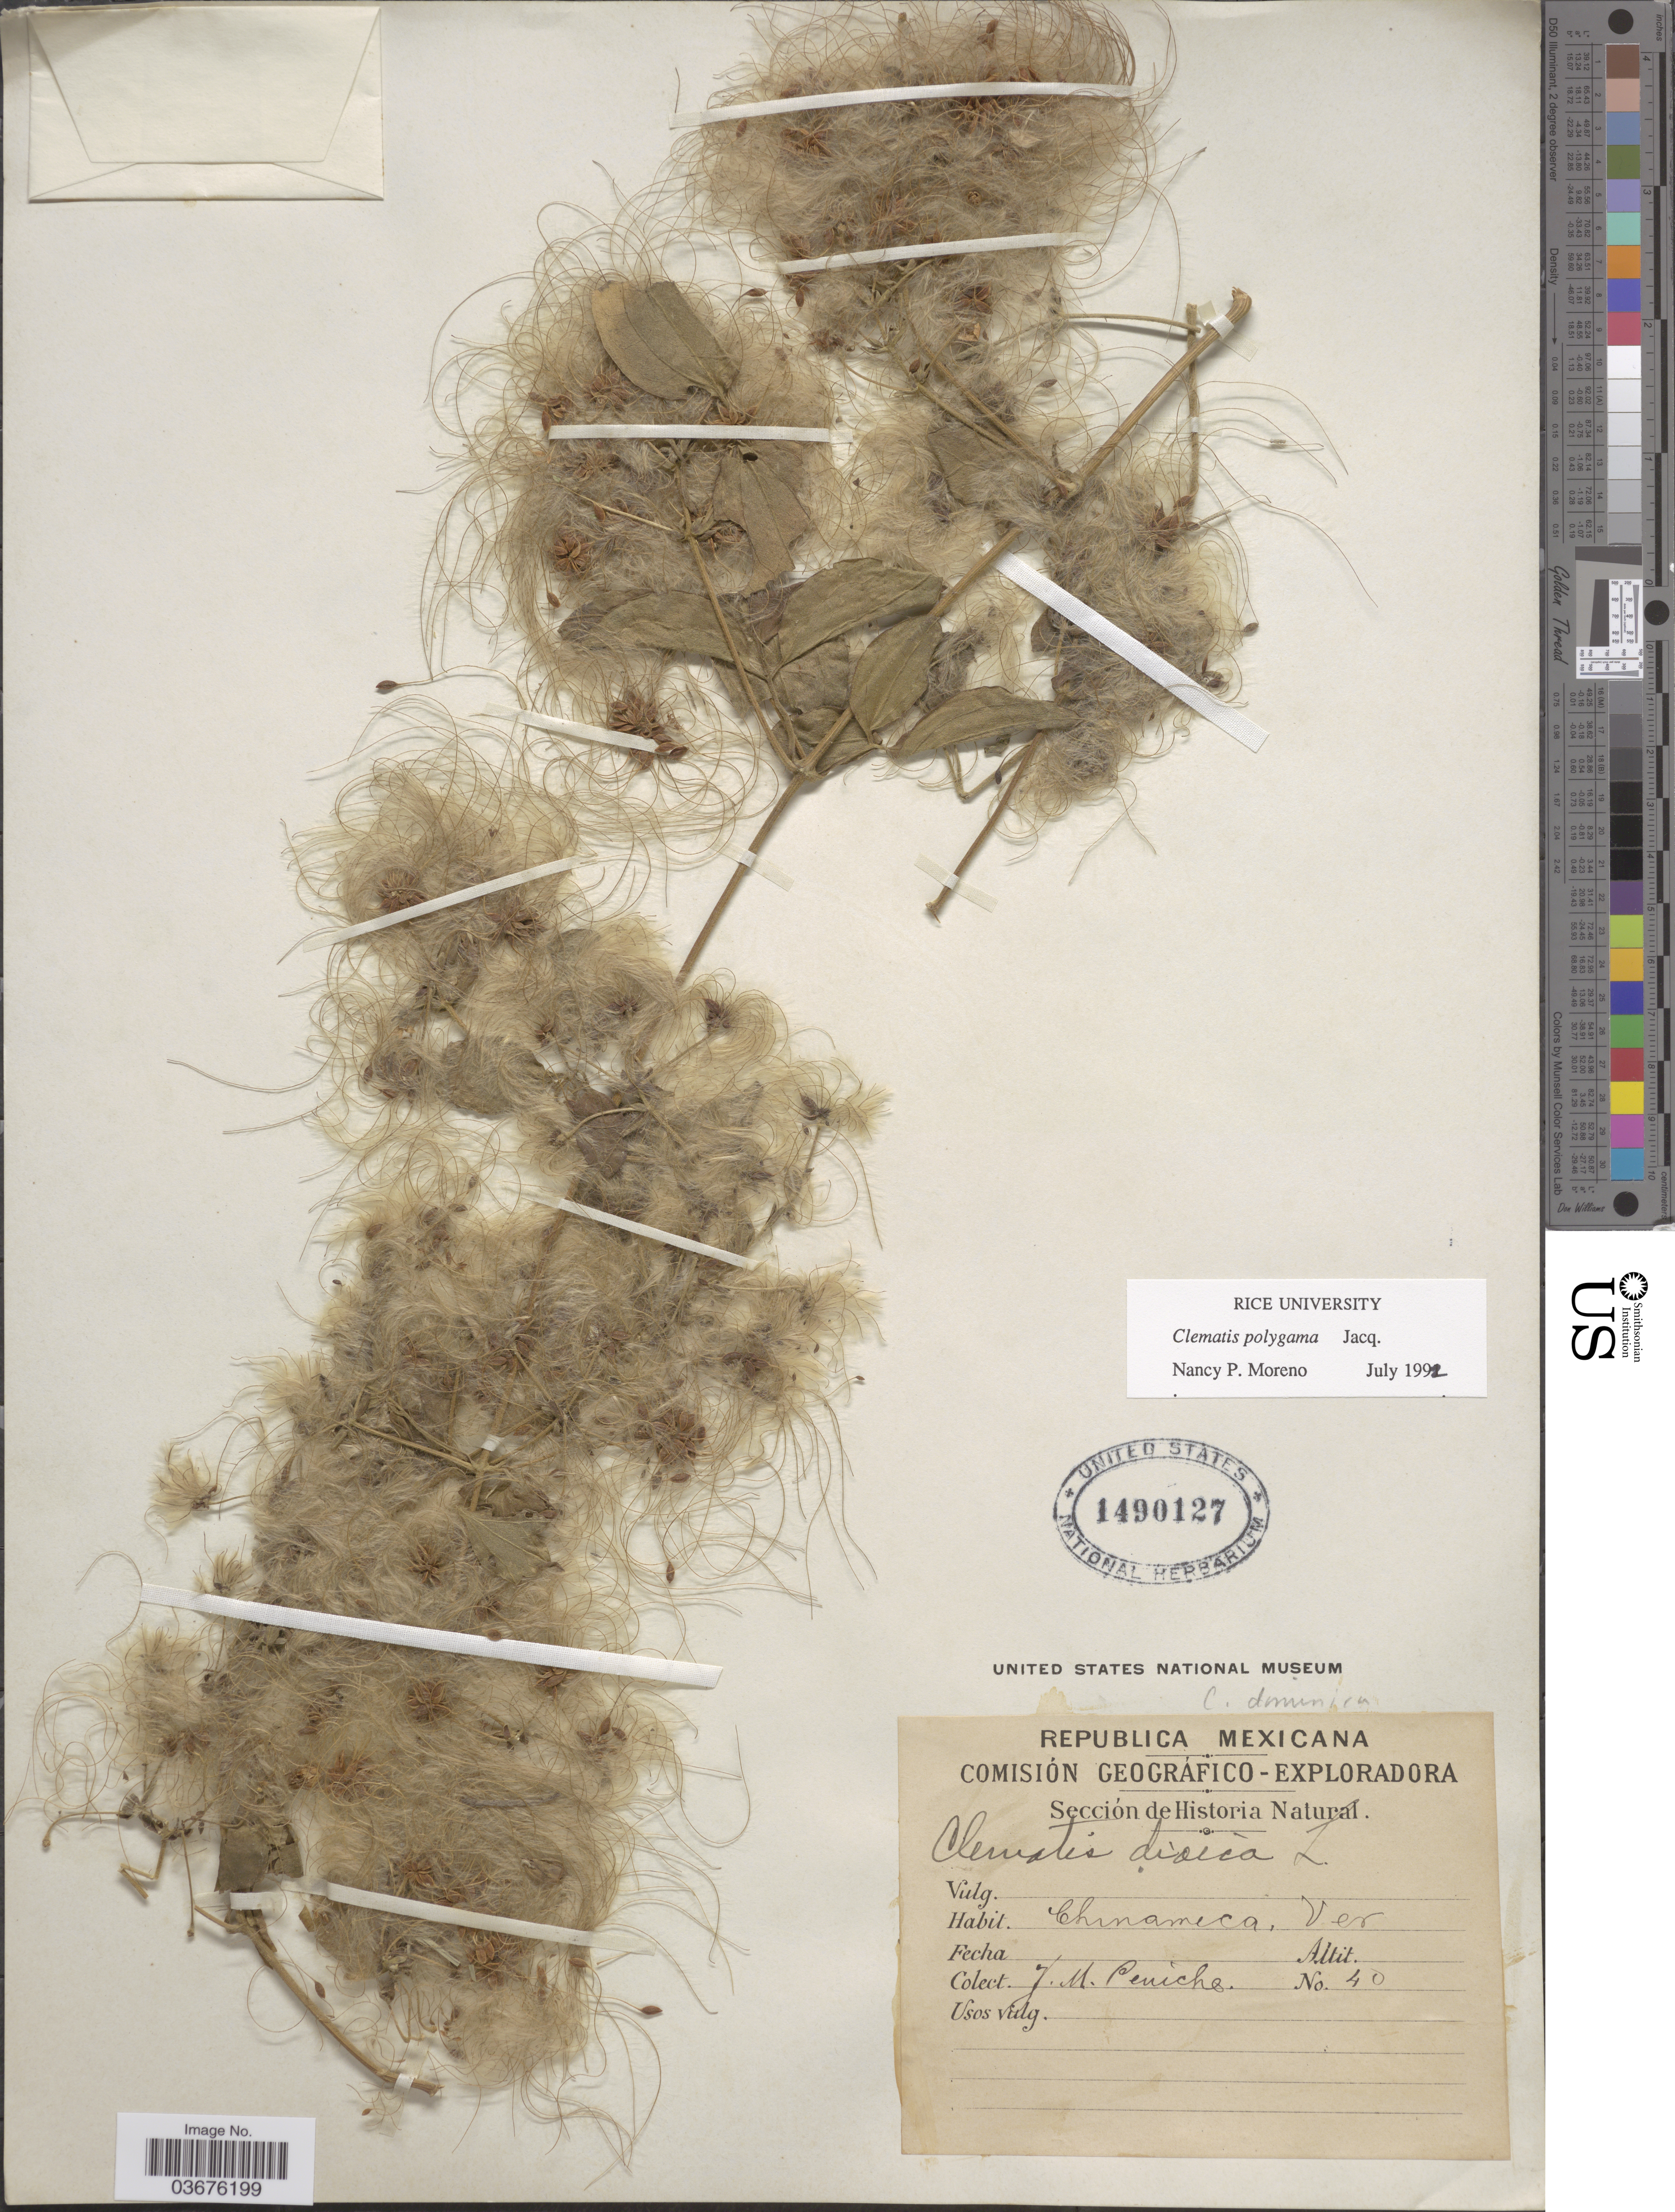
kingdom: Plantae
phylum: Tracheophyta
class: Magnoliopsida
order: Ranunculales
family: Ranunculaceae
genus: Clematis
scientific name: Clematis polygama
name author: Jacq.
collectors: J. Peniche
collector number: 40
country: Mexico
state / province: Veracruz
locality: Chinameca, Ver.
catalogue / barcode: US 1490127